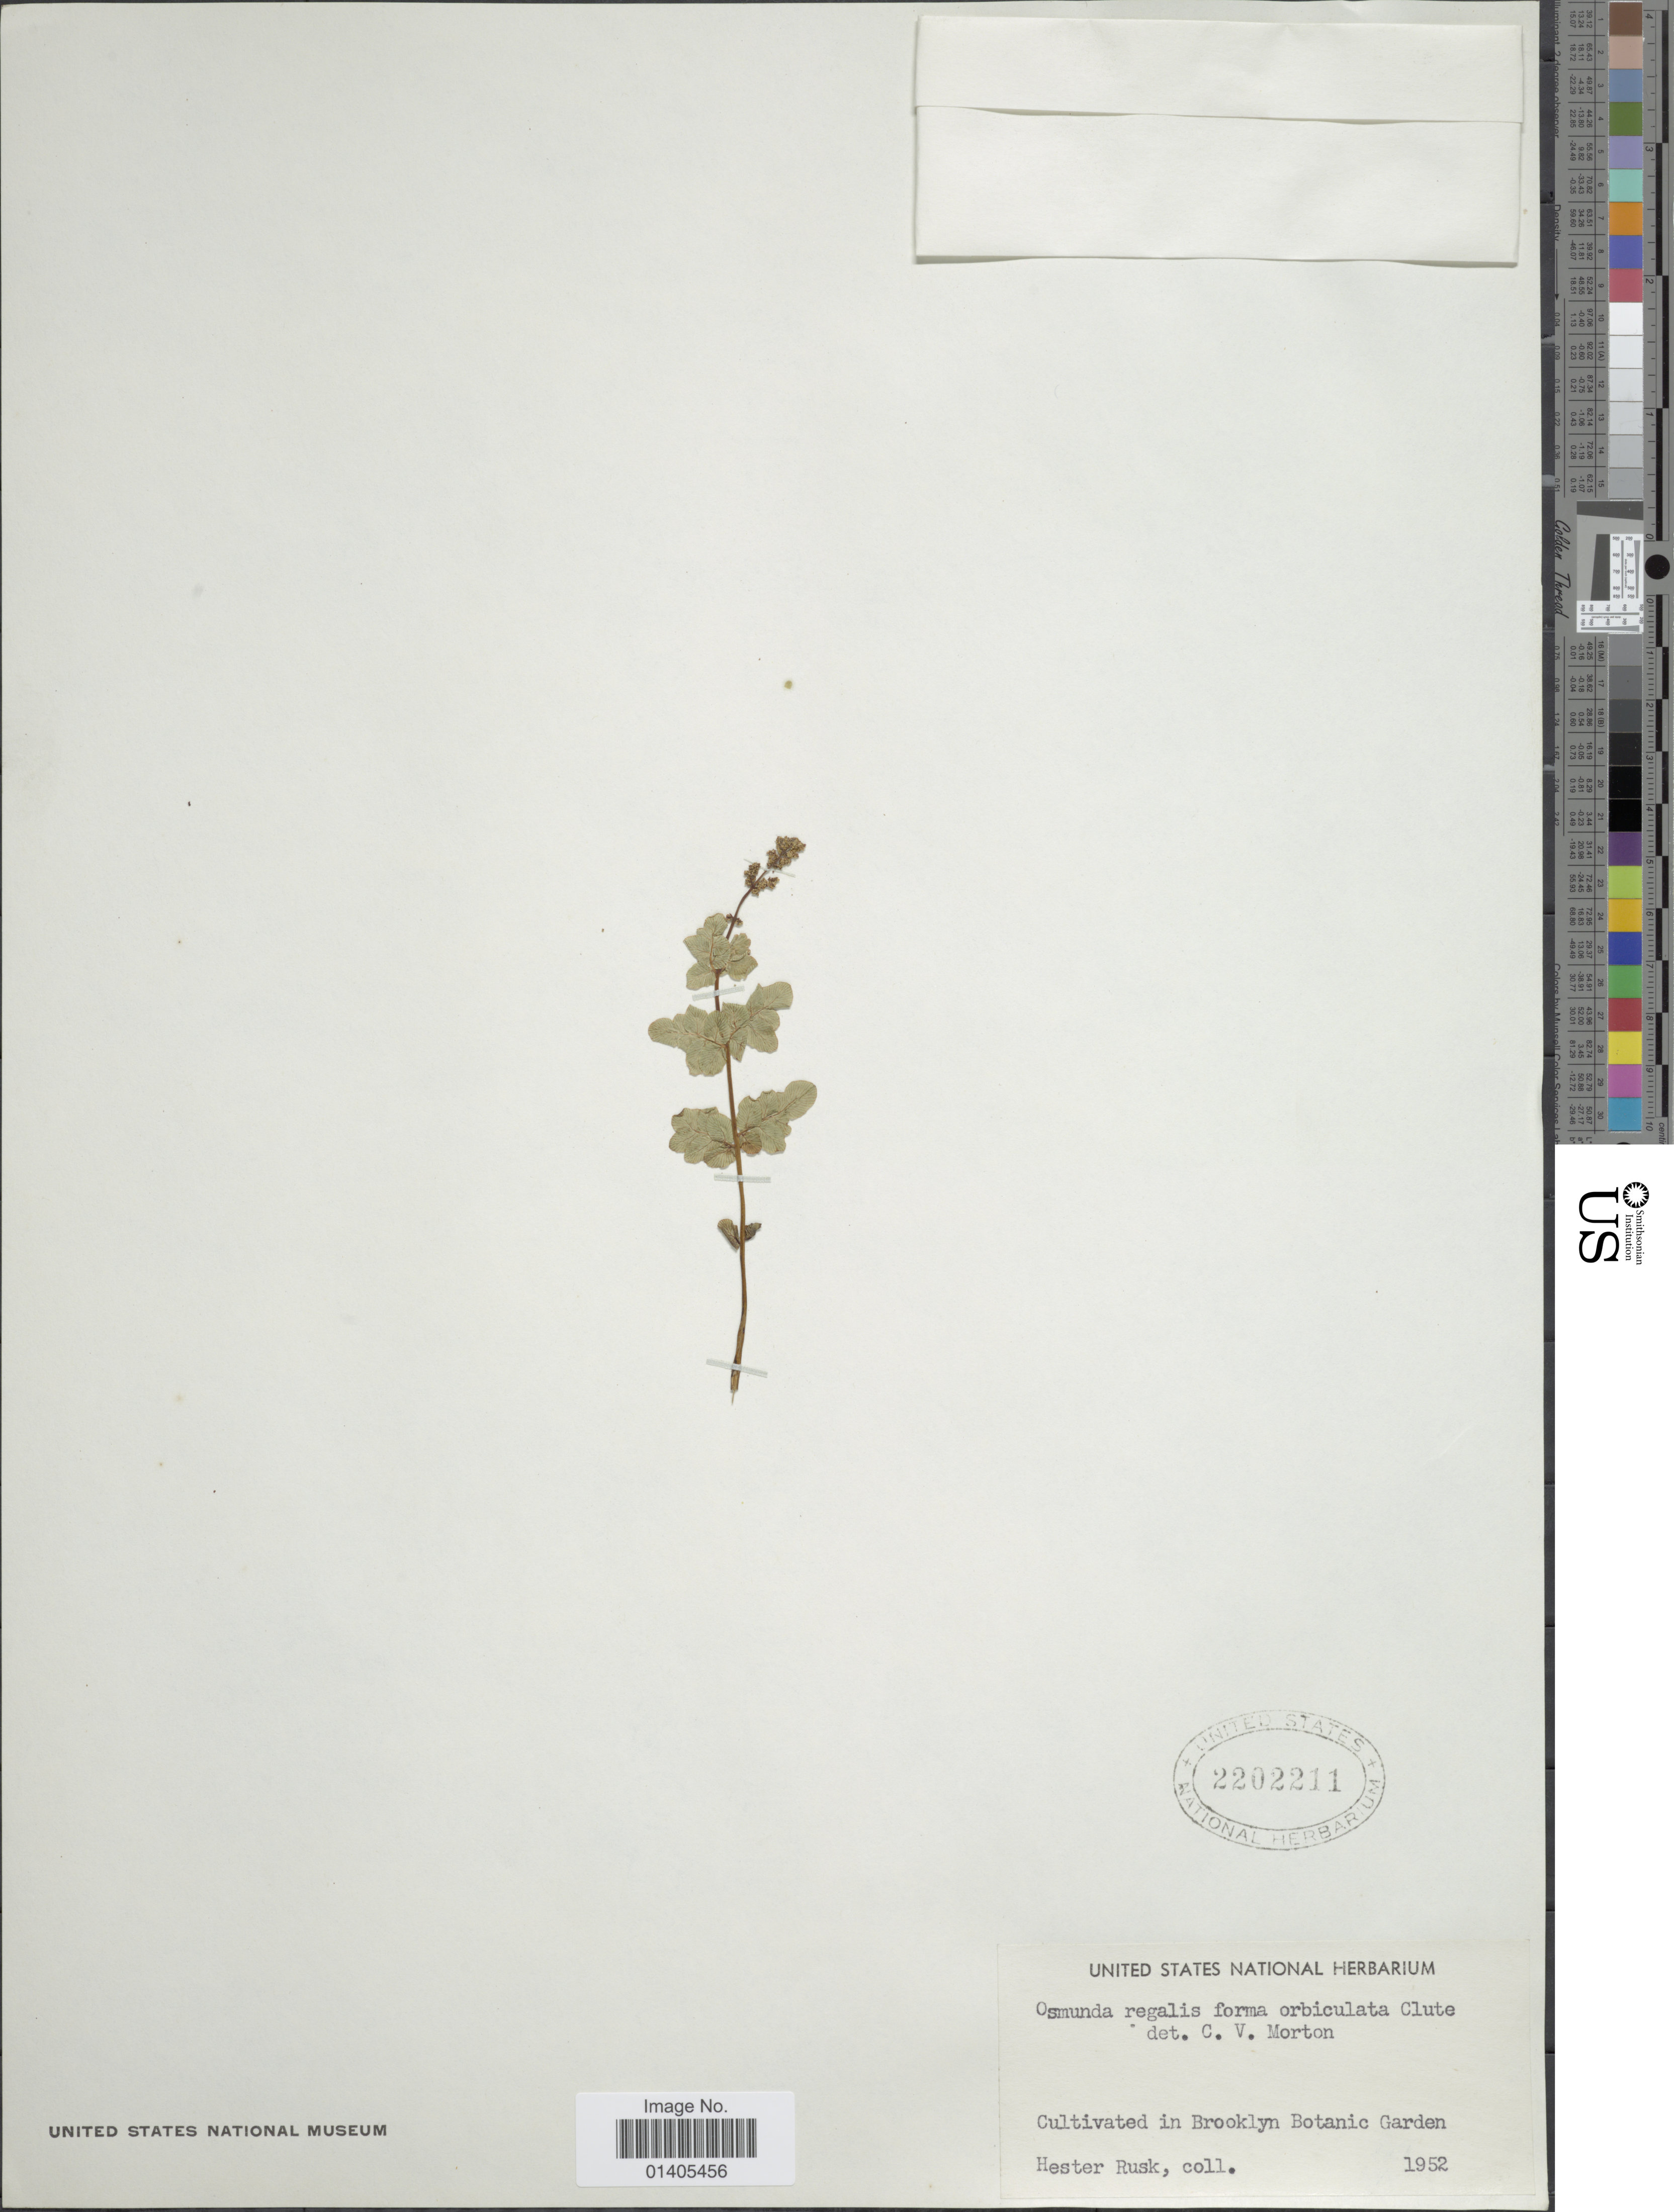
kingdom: Plantae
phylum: Tracheophyta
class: Polypodiopsida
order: Osmundales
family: Osmundaceae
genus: Osmunda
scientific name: Osmunda regalis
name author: L.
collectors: H. Rusk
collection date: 1952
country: United States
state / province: New York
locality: Cultivated in Brooklyn Botanic Garden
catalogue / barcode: US 2202211